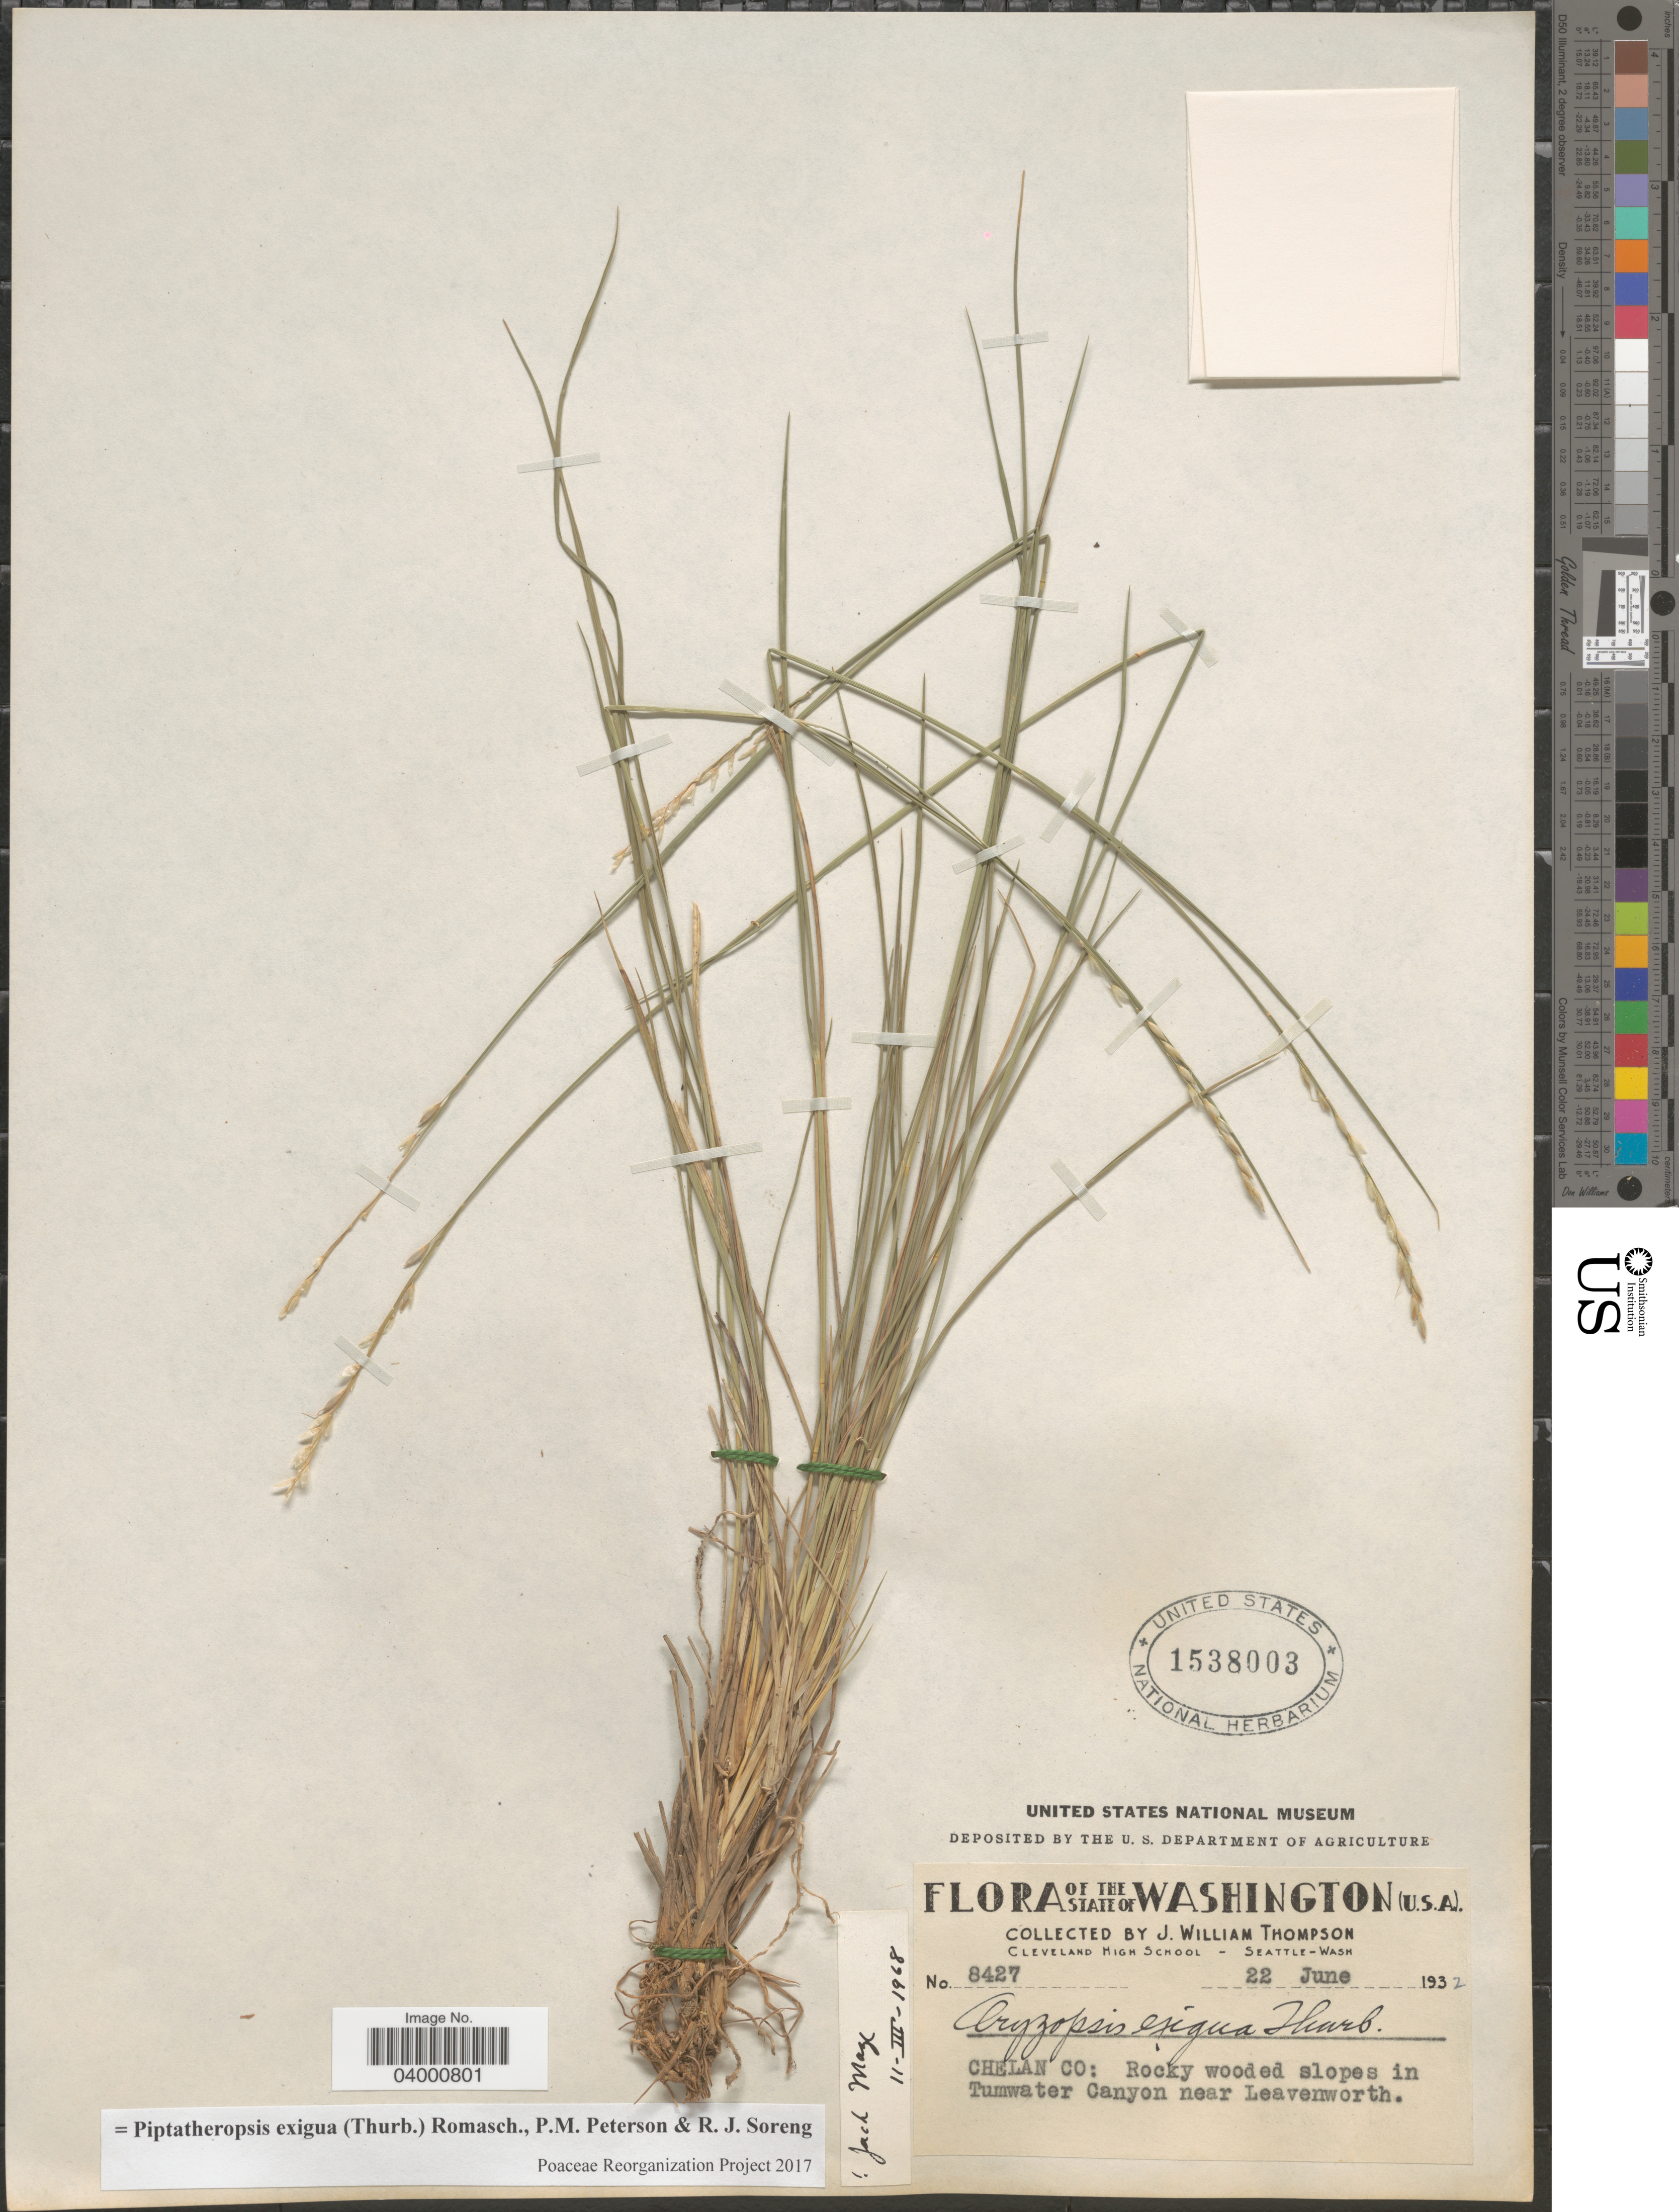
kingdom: Plantae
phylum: Tracheophyta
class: Liliopsida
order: Poales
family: Poaceae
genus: Piptatheropsis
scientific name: Piptatheropsis exigua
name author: (Thurb.) Romasch. et al.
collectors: J. W. Thompson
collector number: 8427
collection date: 1932-06-22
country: United States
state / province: Washington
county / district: Chelan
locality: Chelan Co: Rocky wooded slopes in Tumwater Canyon near Leavenworth.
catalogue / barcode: US 1538003